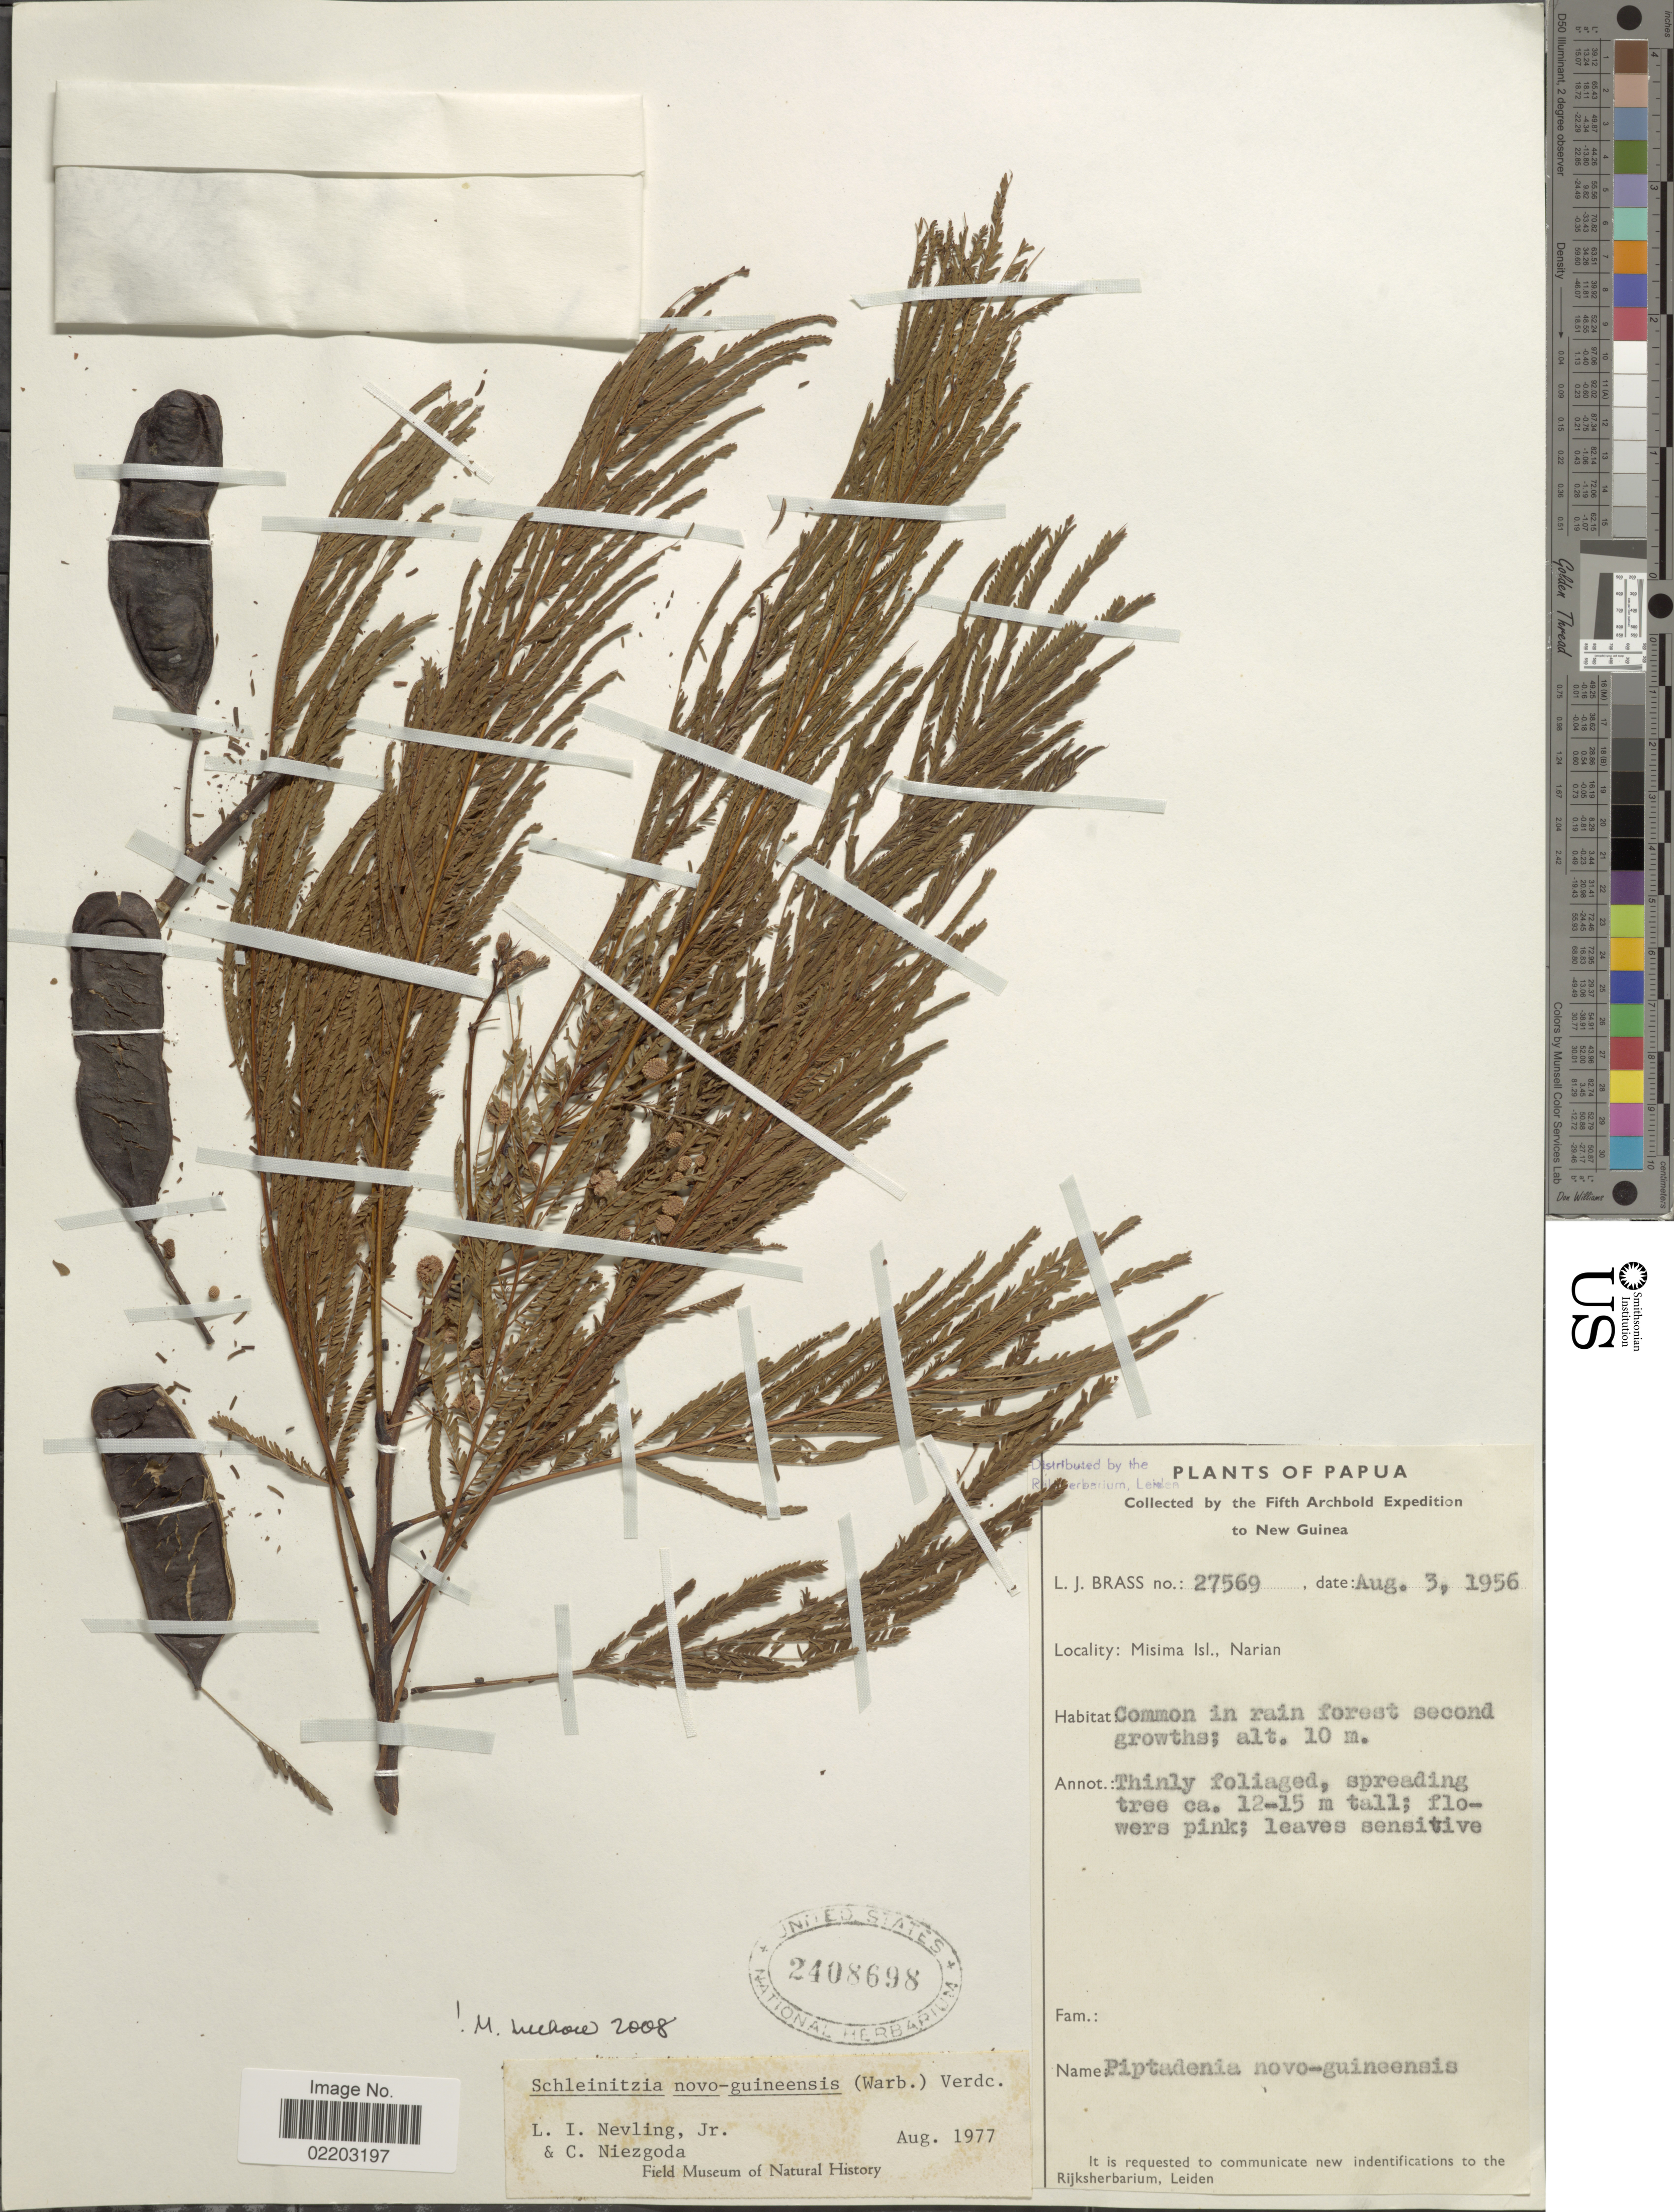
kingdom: Plantae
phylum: Tracheophyta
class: Magnoliopsida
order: Fabales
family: Fabaceae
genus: Schleinitzia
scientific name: Schleinitzia novoguineensis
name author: (Warb.) Verdc.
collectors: L. J. Brass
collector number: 27569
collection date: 1956-08-03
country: Papua New Guinea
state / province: Milne Bay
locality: Misima Isl., Narian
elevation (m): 10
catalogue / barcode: US 2408698